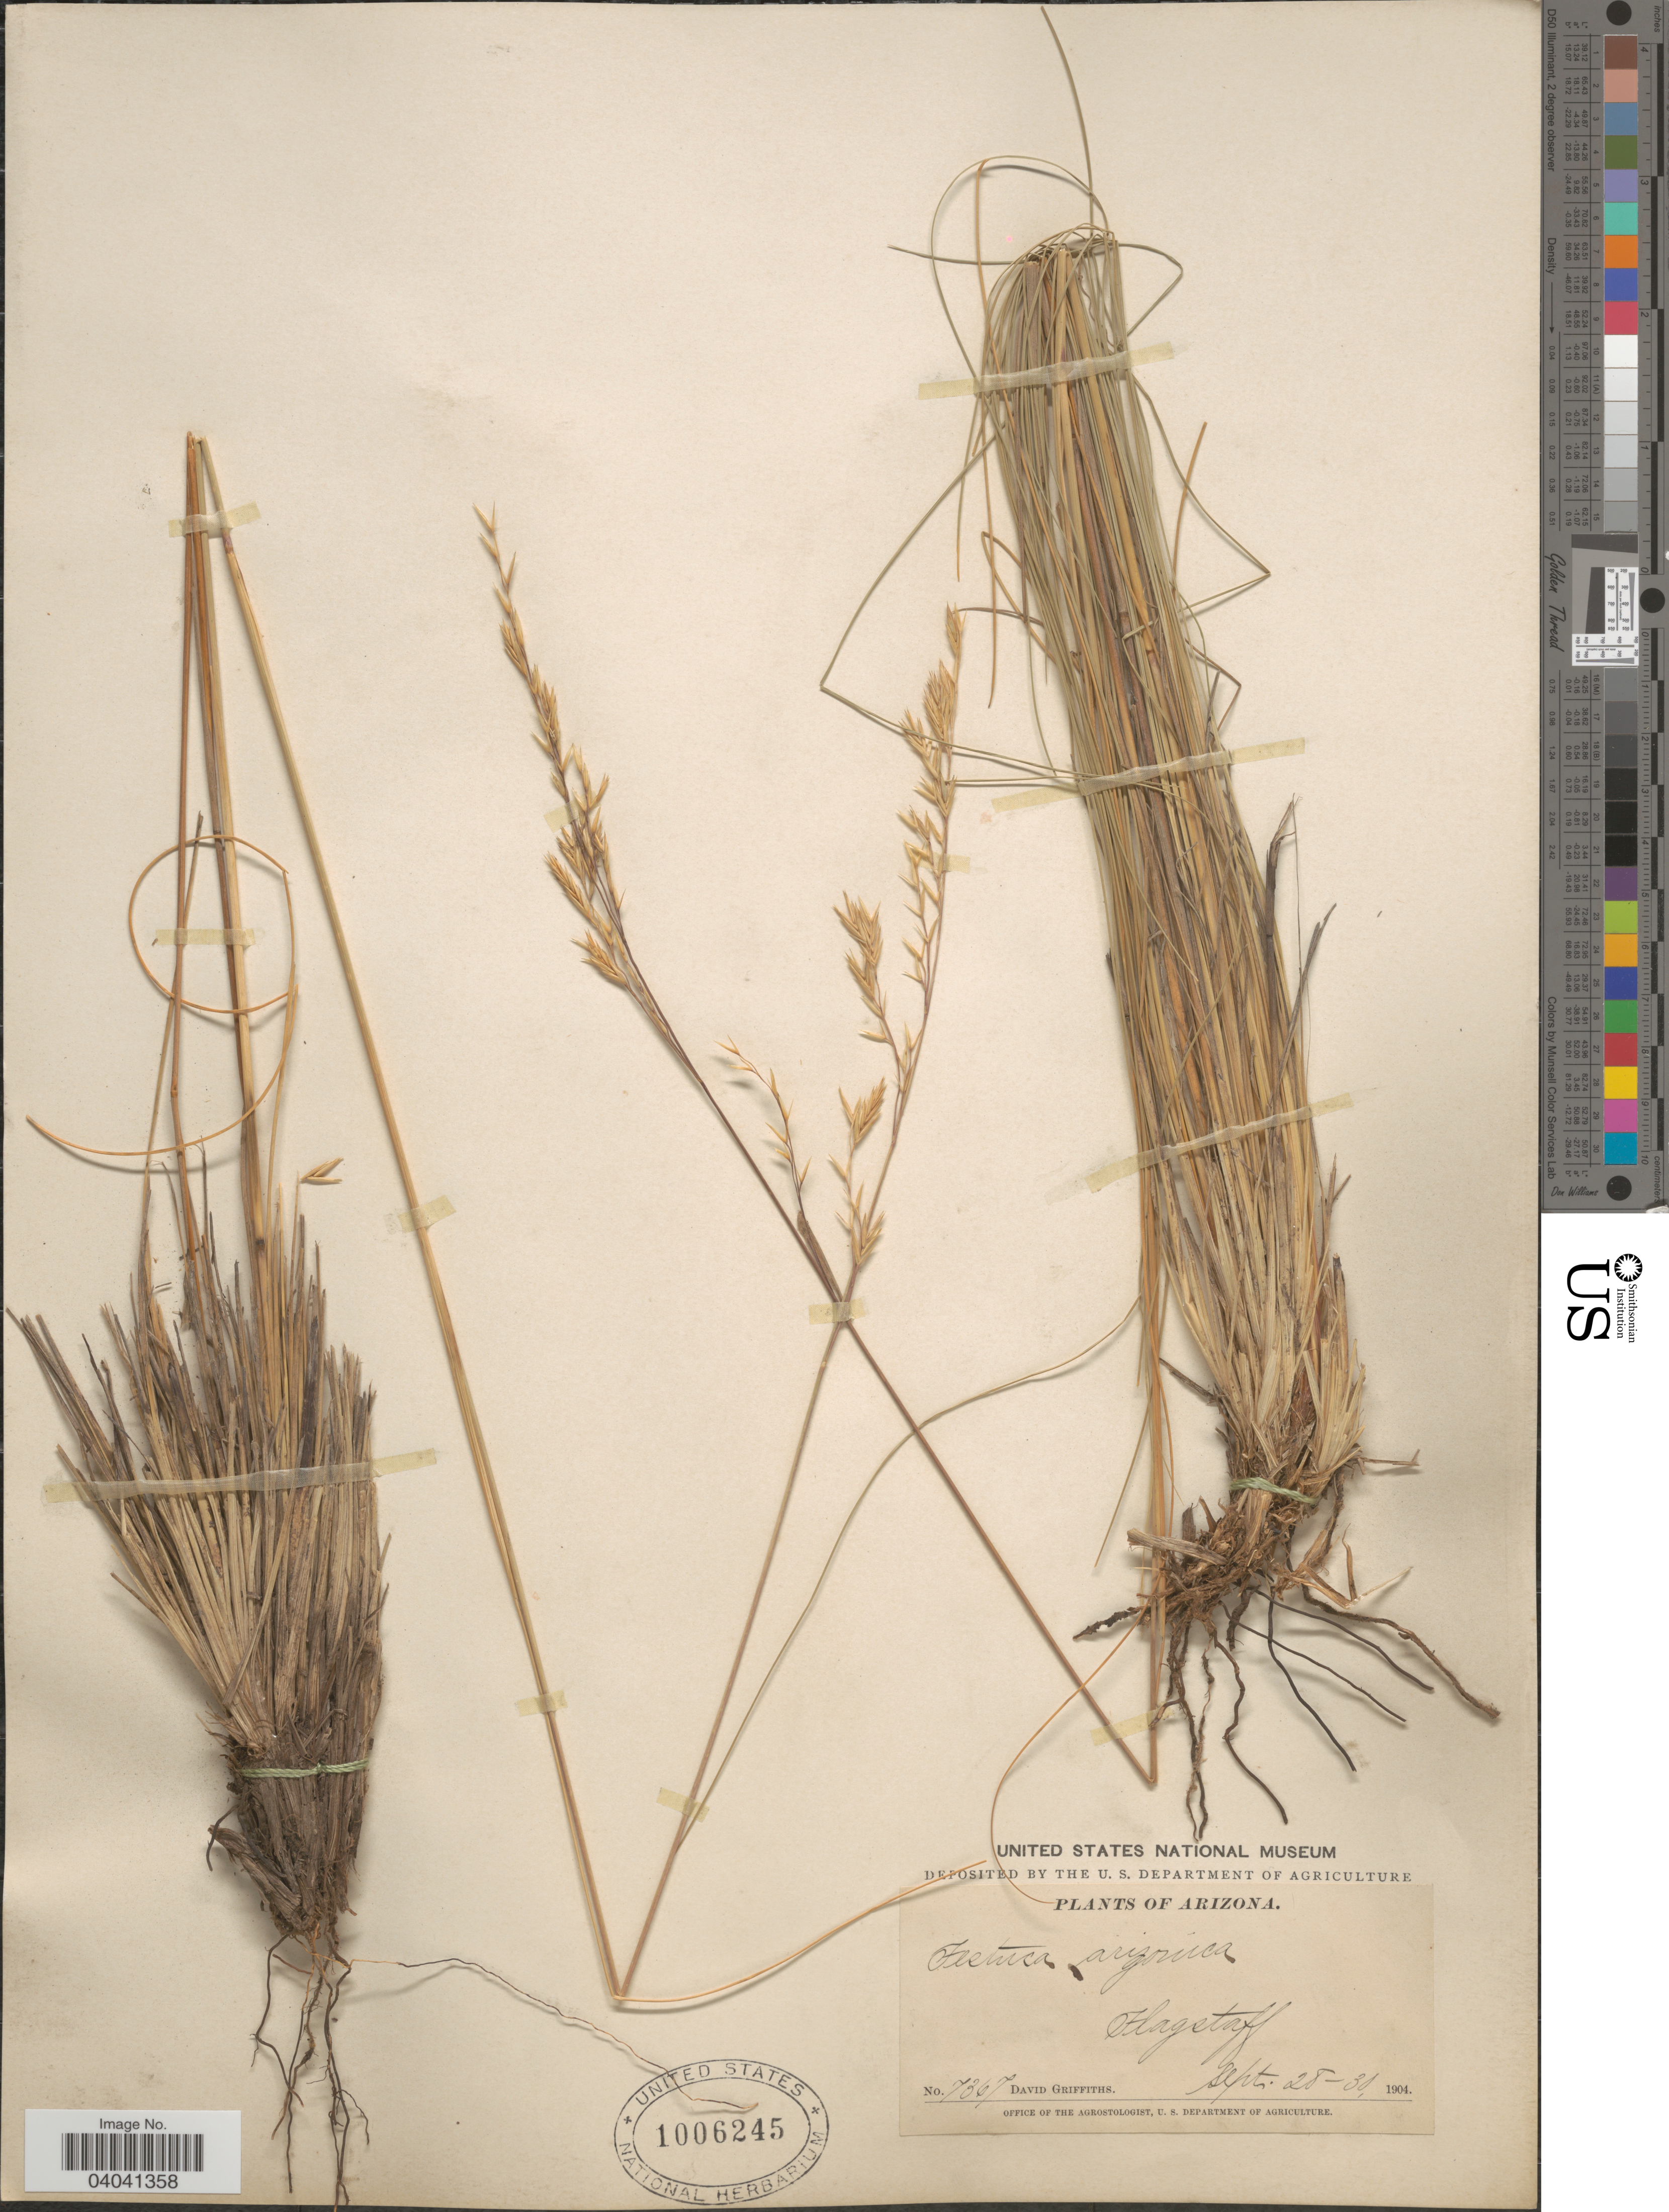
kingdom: Plantae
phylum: Tracheophyta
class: Liliopsida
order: Poales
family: Poaceae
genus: Festuca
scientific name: Festuca arizonica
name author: Vasey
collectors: D. Griffiths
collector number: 7367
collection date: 1904-09-28/1904-09-30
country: United States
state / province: Arizona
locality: Flagstaff.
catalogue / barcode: US 1006245